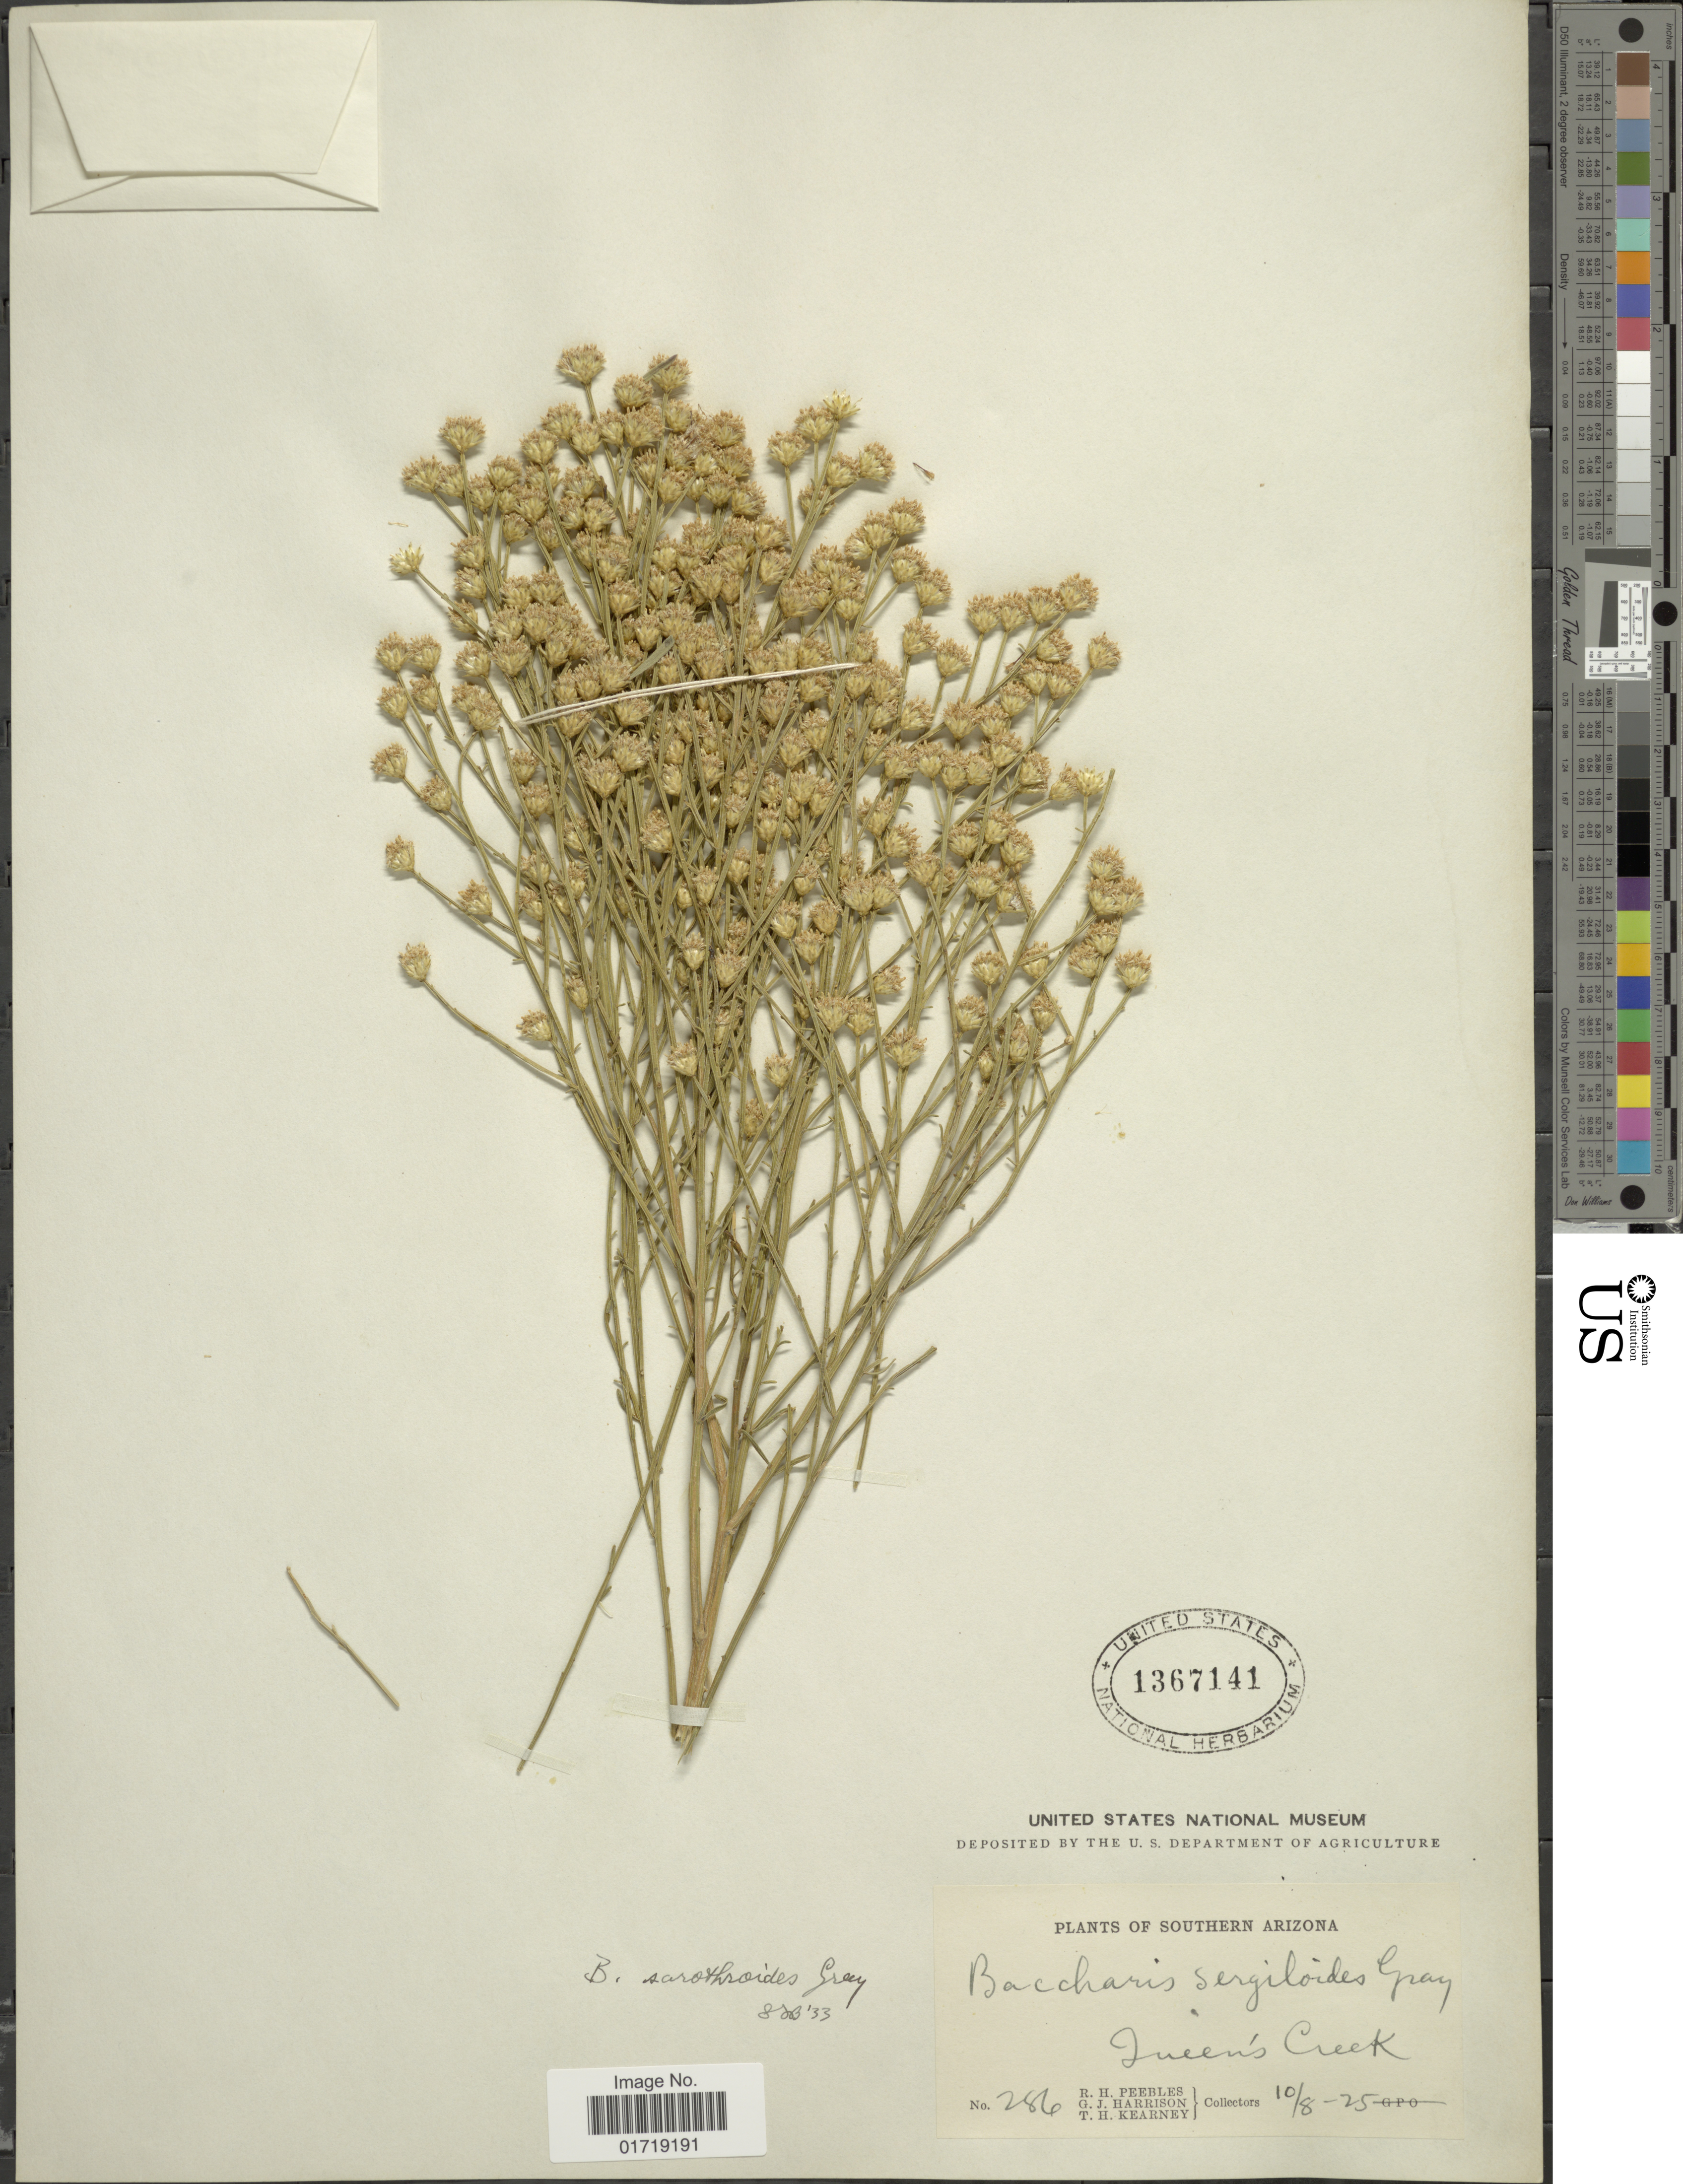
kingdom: Plantae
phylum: Tracheophyta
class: Magnoliopsida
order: Asterales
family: Asteraceae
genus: Baccharis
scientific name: Baccharis sarothroides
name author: A. Gray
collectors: R. H. Peebles, G. J. Harrison & T. H. Kearney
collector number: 286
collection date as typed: Transcribed d/m/y: 8/10/25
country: United States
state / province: Arizona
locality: Southern Arizona, Queen' s Creek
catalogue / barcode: US 1367141